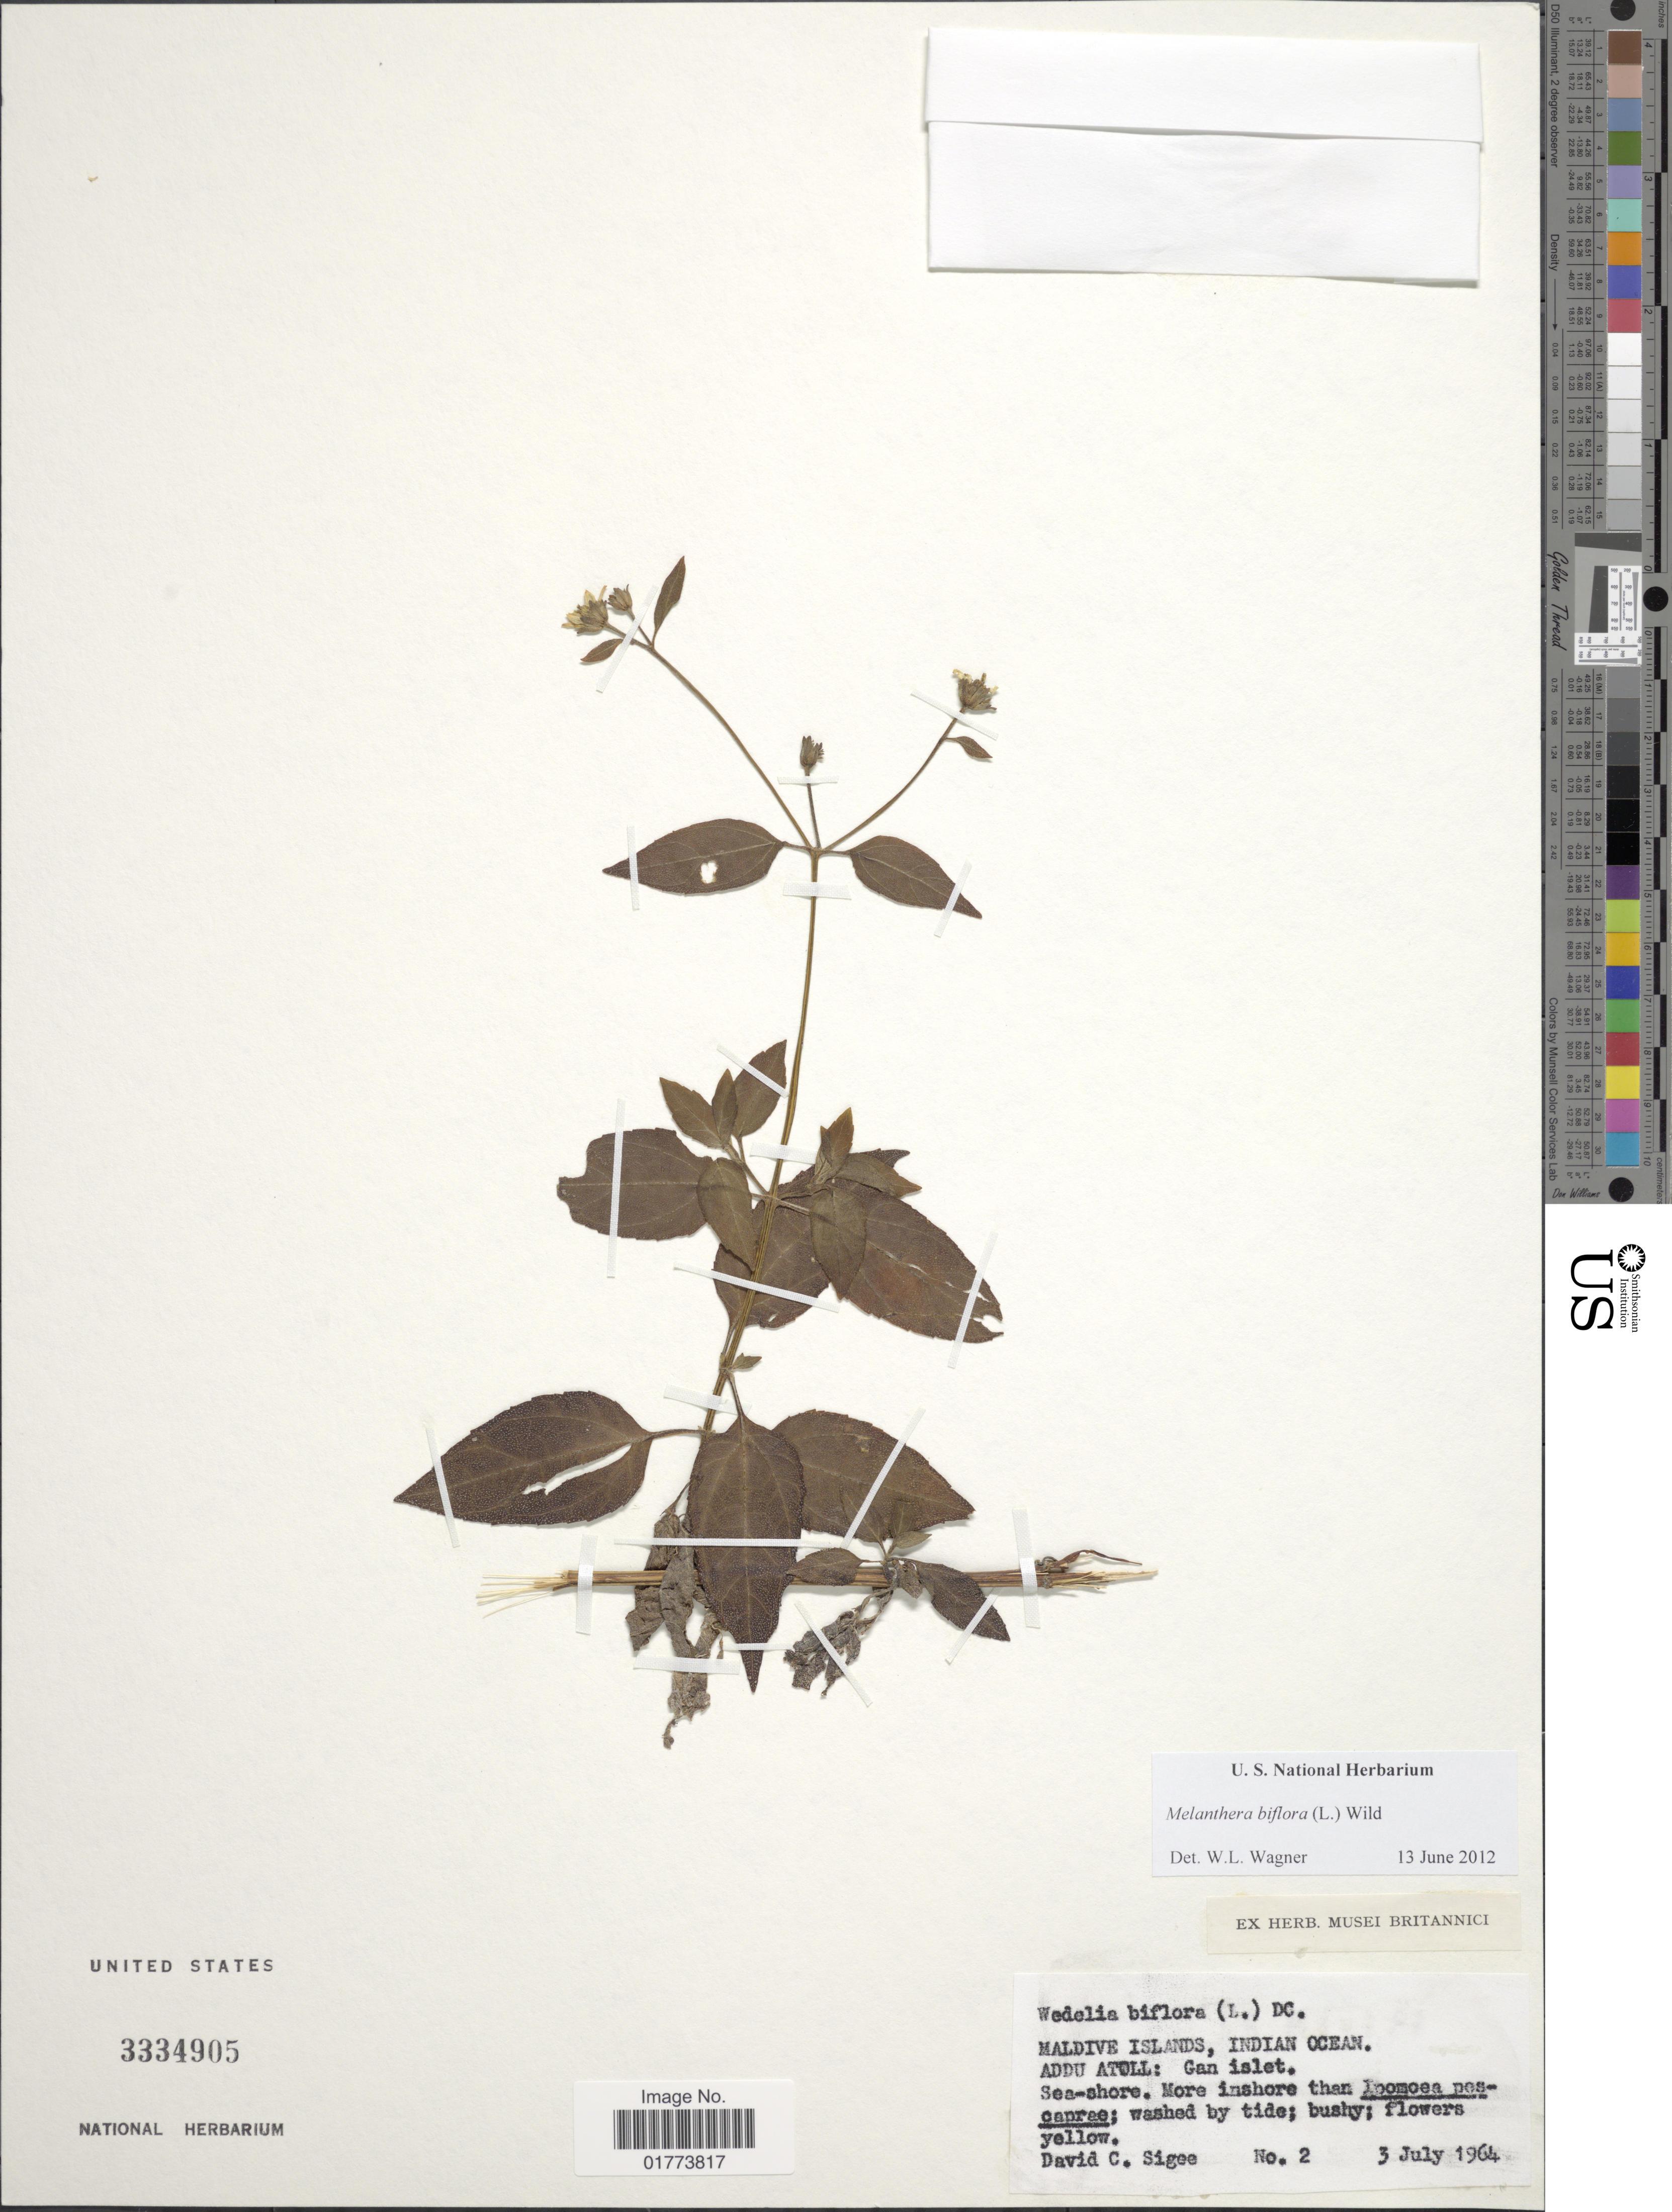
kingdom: Plantae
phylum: Tracheophyta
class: Magnoliopsida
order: Asterales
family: Asteraceae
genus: Wollastonia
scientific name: Wollastonia biflora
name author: (L.) DC.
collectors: D. C. Sigee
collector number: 2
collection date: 1964-07-03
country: Maldive Islands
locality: Indian Ocean. Addu Atoll: Gan Islet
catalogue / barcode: US 3334905